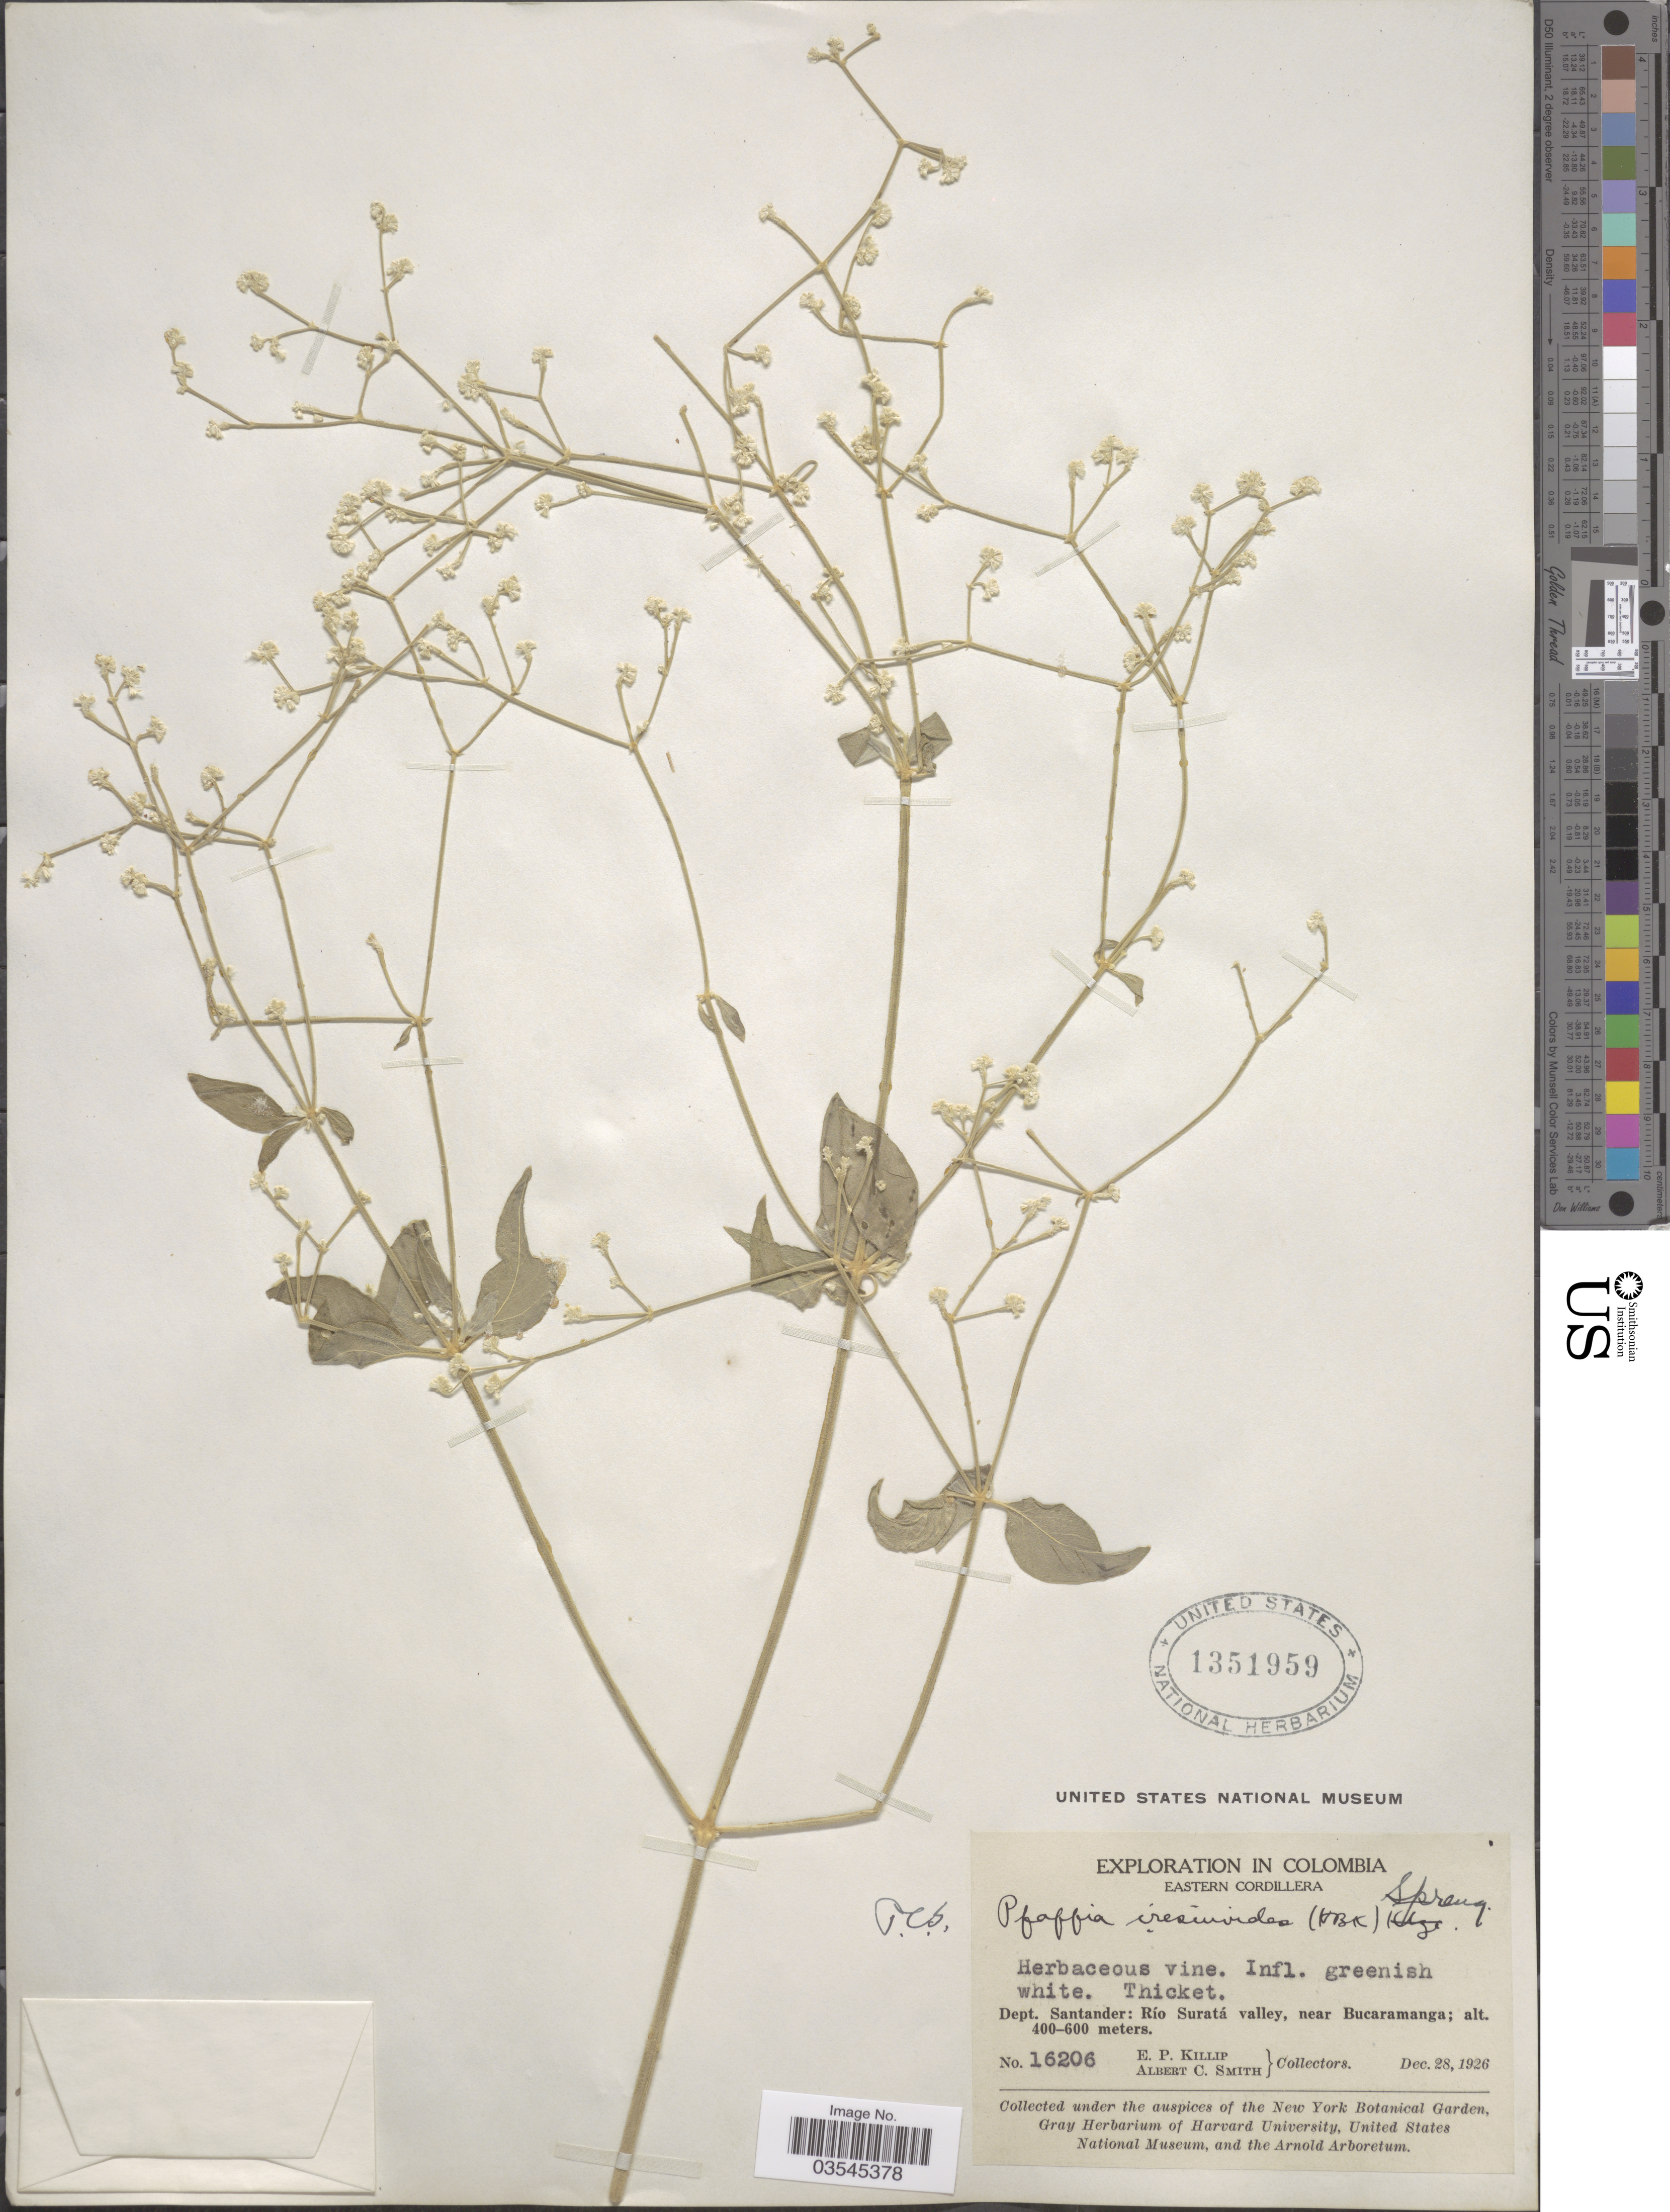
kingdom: Plantae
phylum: Tracheophyta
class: Magnoliopsida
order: Caryophyllales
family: Amaranthaceae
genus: Pfaffia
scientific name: Pfaffia iresinoides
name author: (Kunth) Spreng.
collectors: E. P. Killip & A. C. Smith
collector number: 16206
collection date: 1926-12-28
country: Colombia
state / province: Santander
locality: Eastern Cordillera. Dept. Santander: Río Suratá valley, near Bucaramanga.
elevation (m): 400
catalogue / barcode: US 1351959